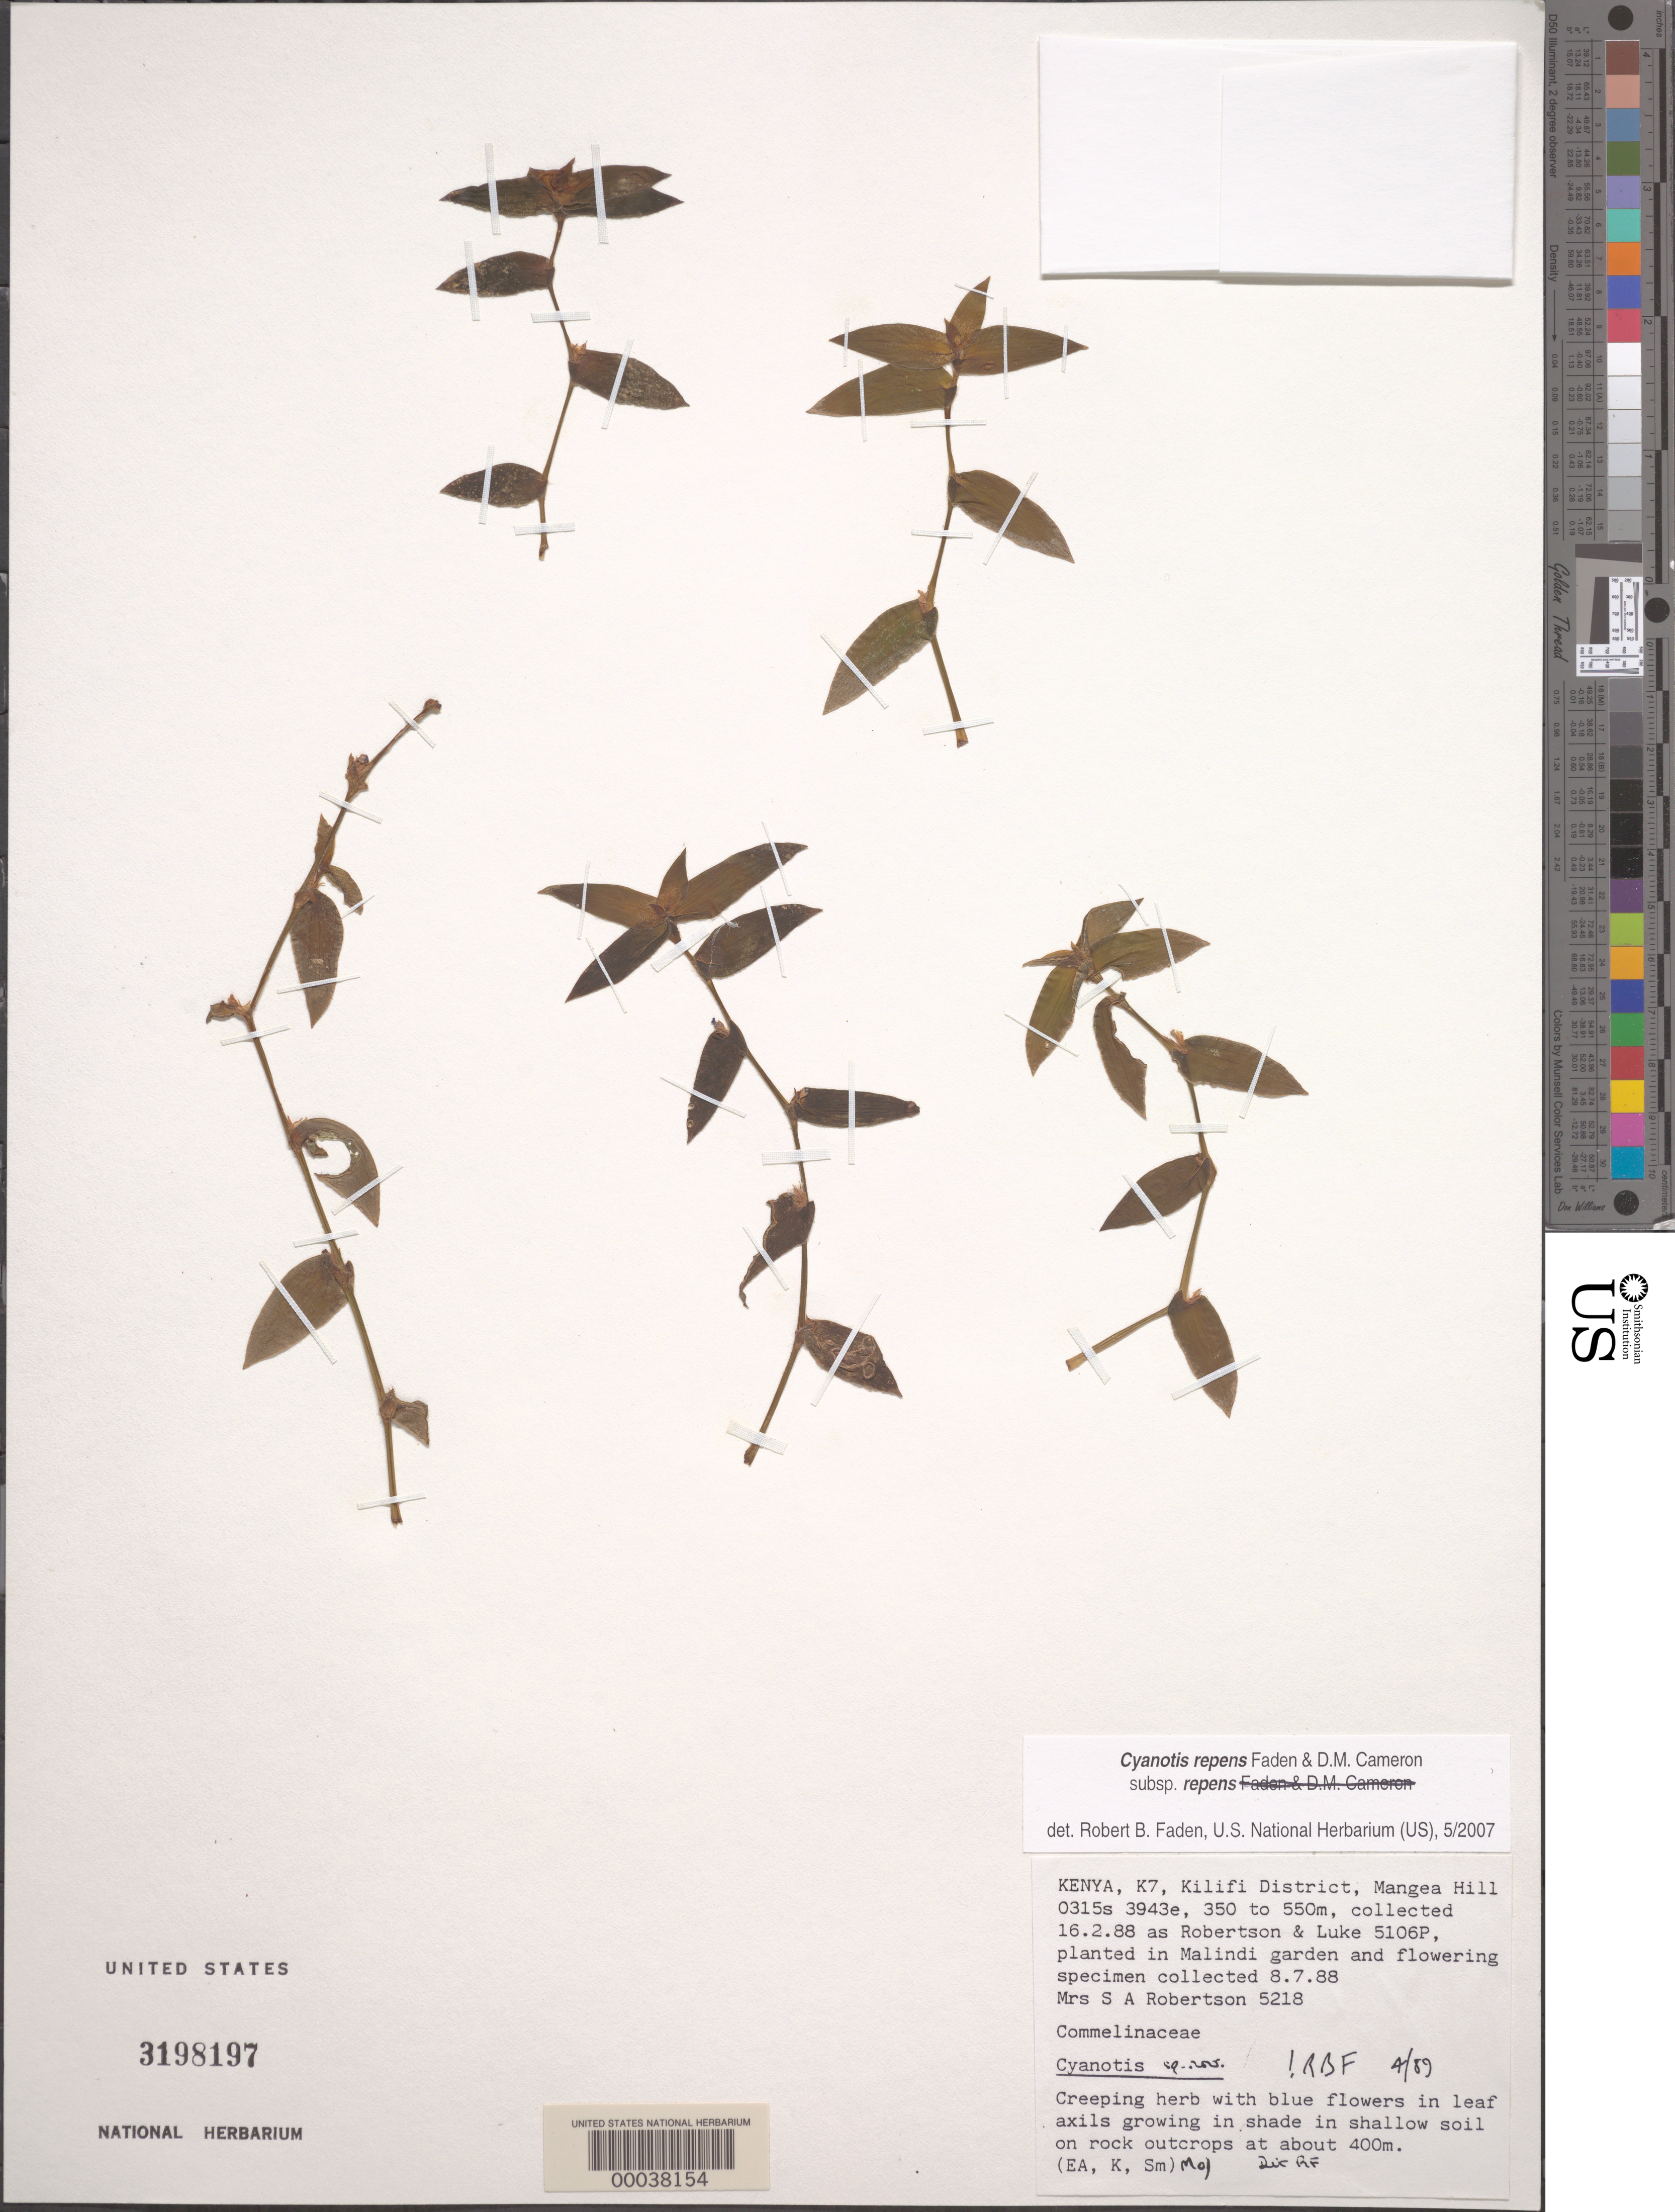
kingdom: Plantae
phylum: Tracheophyta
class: Liliopsida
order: Commelinales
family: Commelinaceae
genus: Cyanotis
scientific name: Cyanotis repens subsp. repens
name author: Faden & D.M. Cameron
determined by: Faden, Robert B., (US), Smithsonian Institution - National Museum of Natural History (UNITED STATES)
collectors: Mrs. S. A. Robertson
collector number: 5218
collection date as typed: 08 Jul 1988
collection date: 1988-07-08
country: Kenya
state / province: Kilifi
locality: K7, kilifi dist, mangea hill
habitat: In shade in shallow soil on roak outcrops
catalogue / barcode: US 3198197